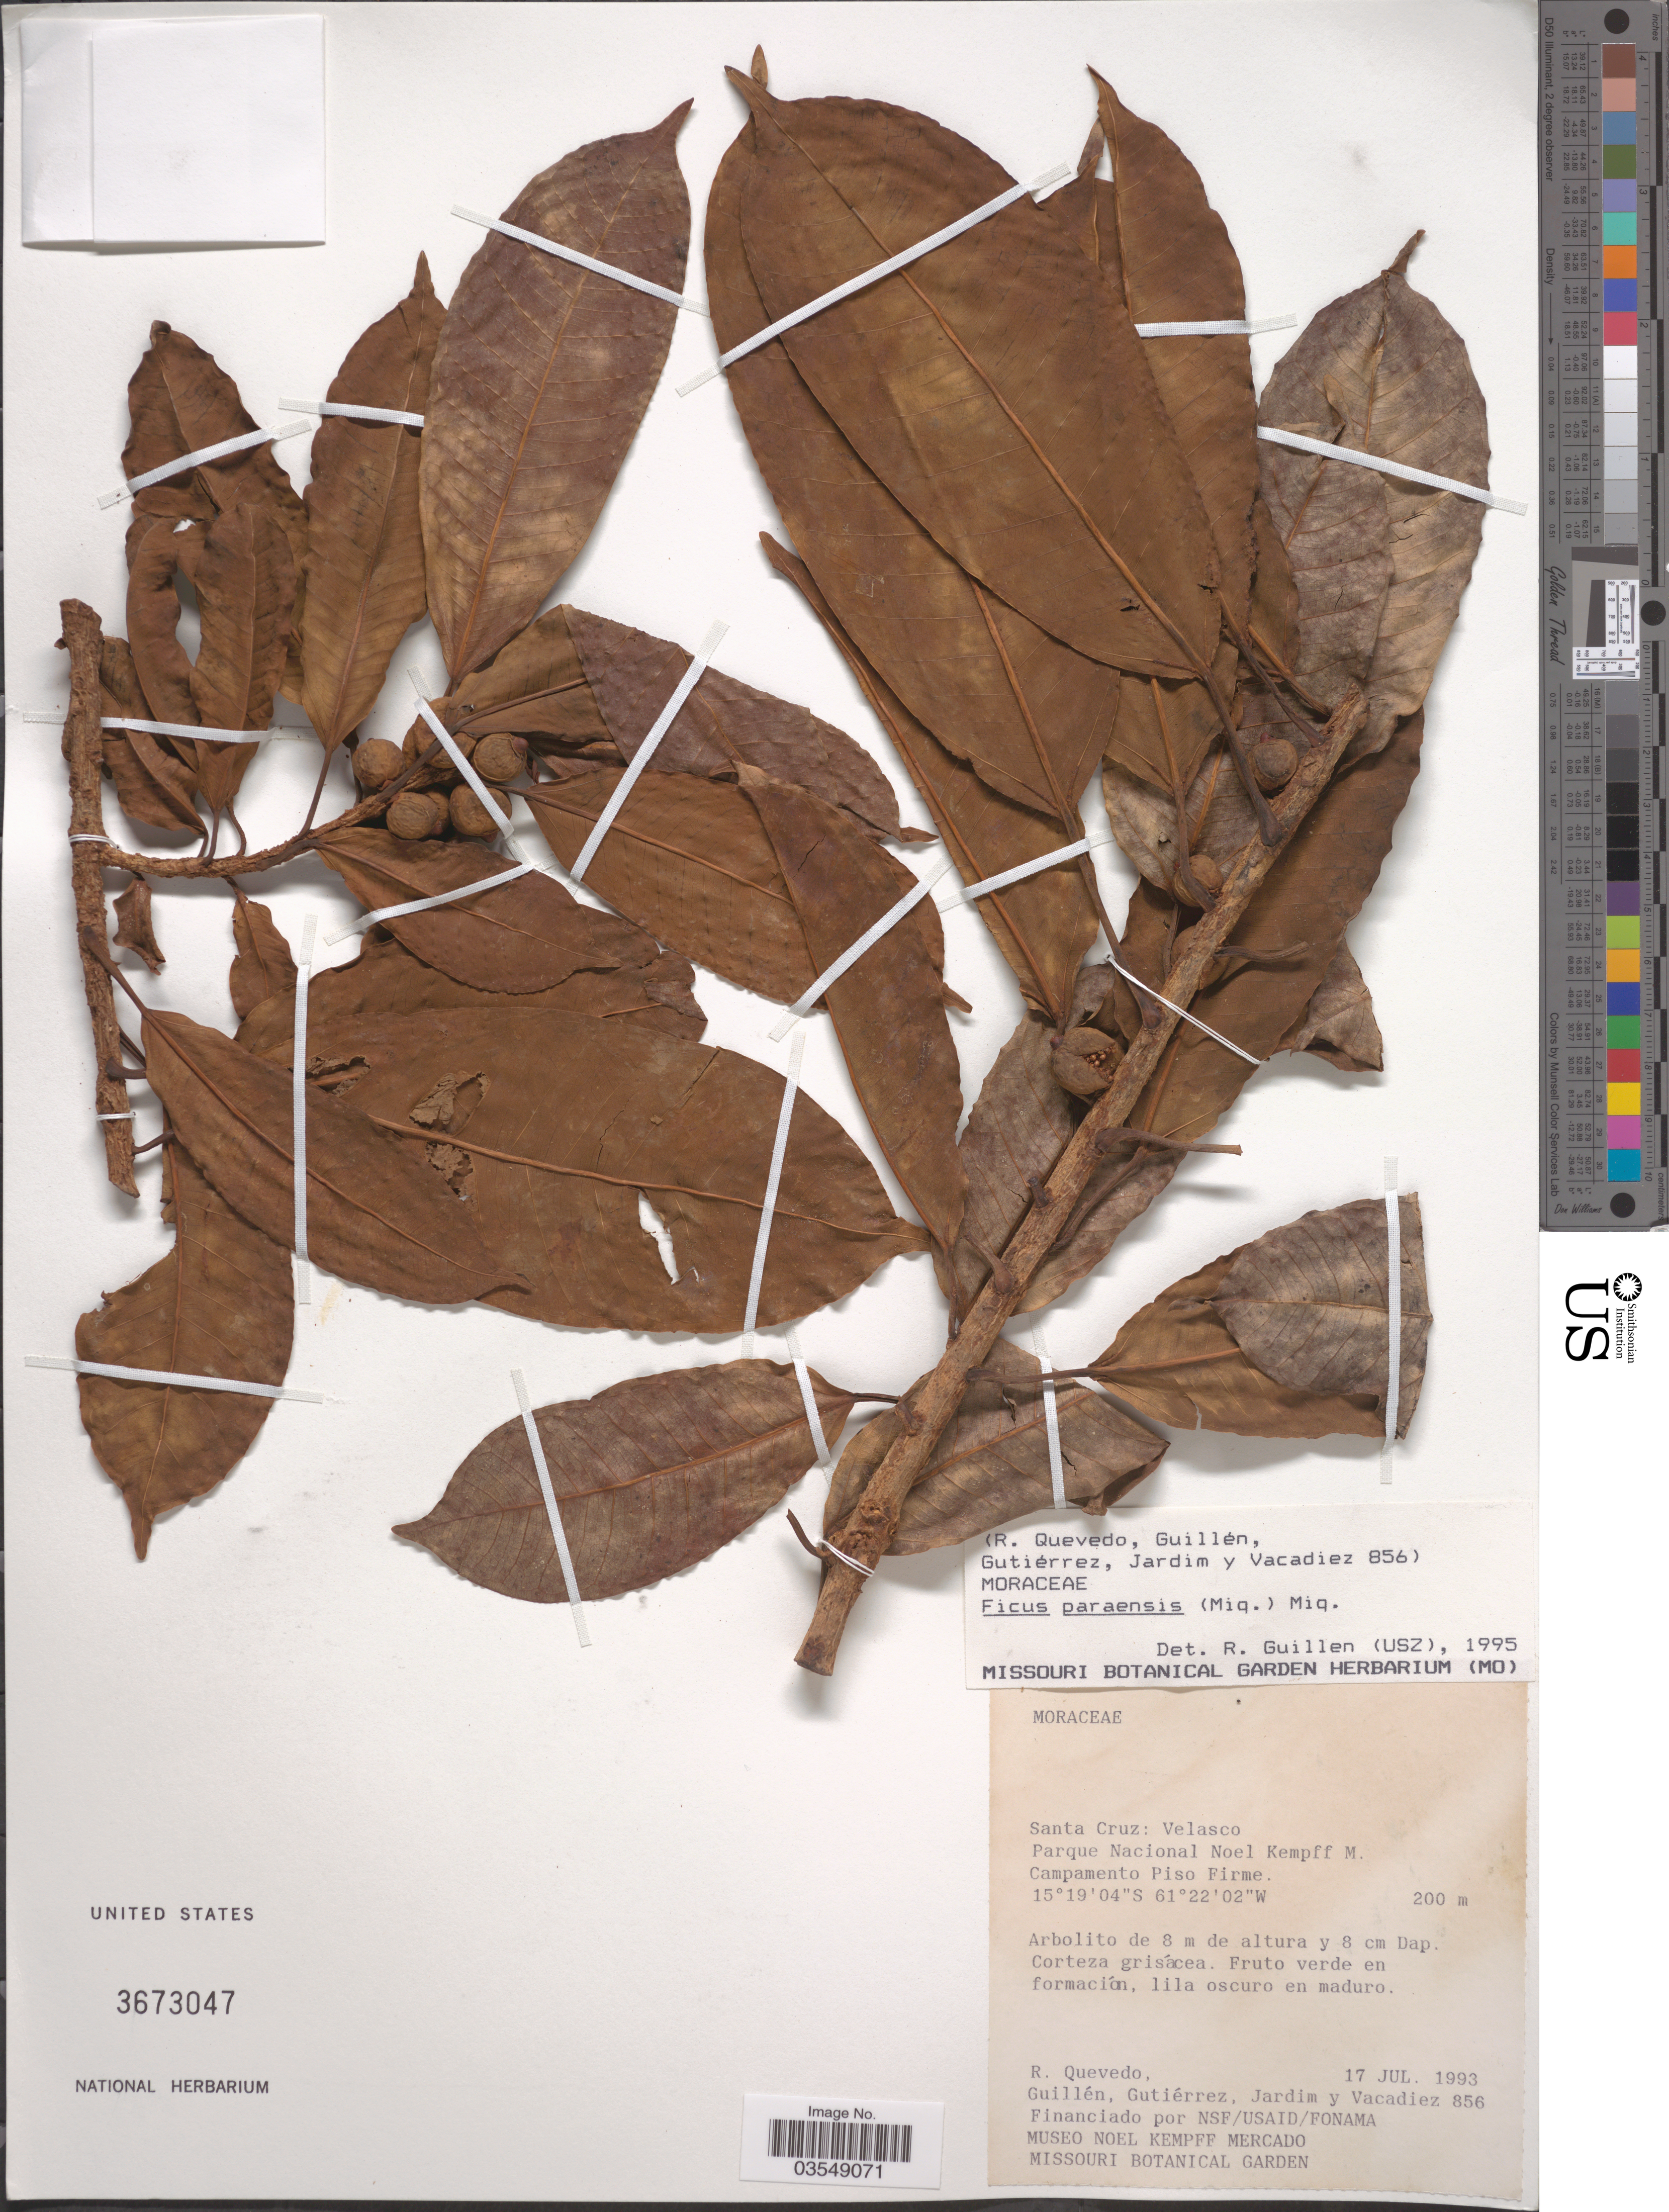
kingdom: Plantae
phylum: Tracheophyta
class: Magnoliopsida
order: Rosales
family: Moraceae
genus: Ficus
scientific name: Ficus paraensis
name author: (Miq.) Miq.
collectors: R. Quevedo, -- Guillen, Gutiérrez, --, Jardim, -- & -. Vacadiez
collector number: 856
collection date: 1993-07-17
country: Bolivia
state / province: Santa Cruz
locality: Velasco. Parque Nacional Noel Kempff M. Campamento Piso Firme.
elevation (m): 200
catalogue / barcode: US 3673047